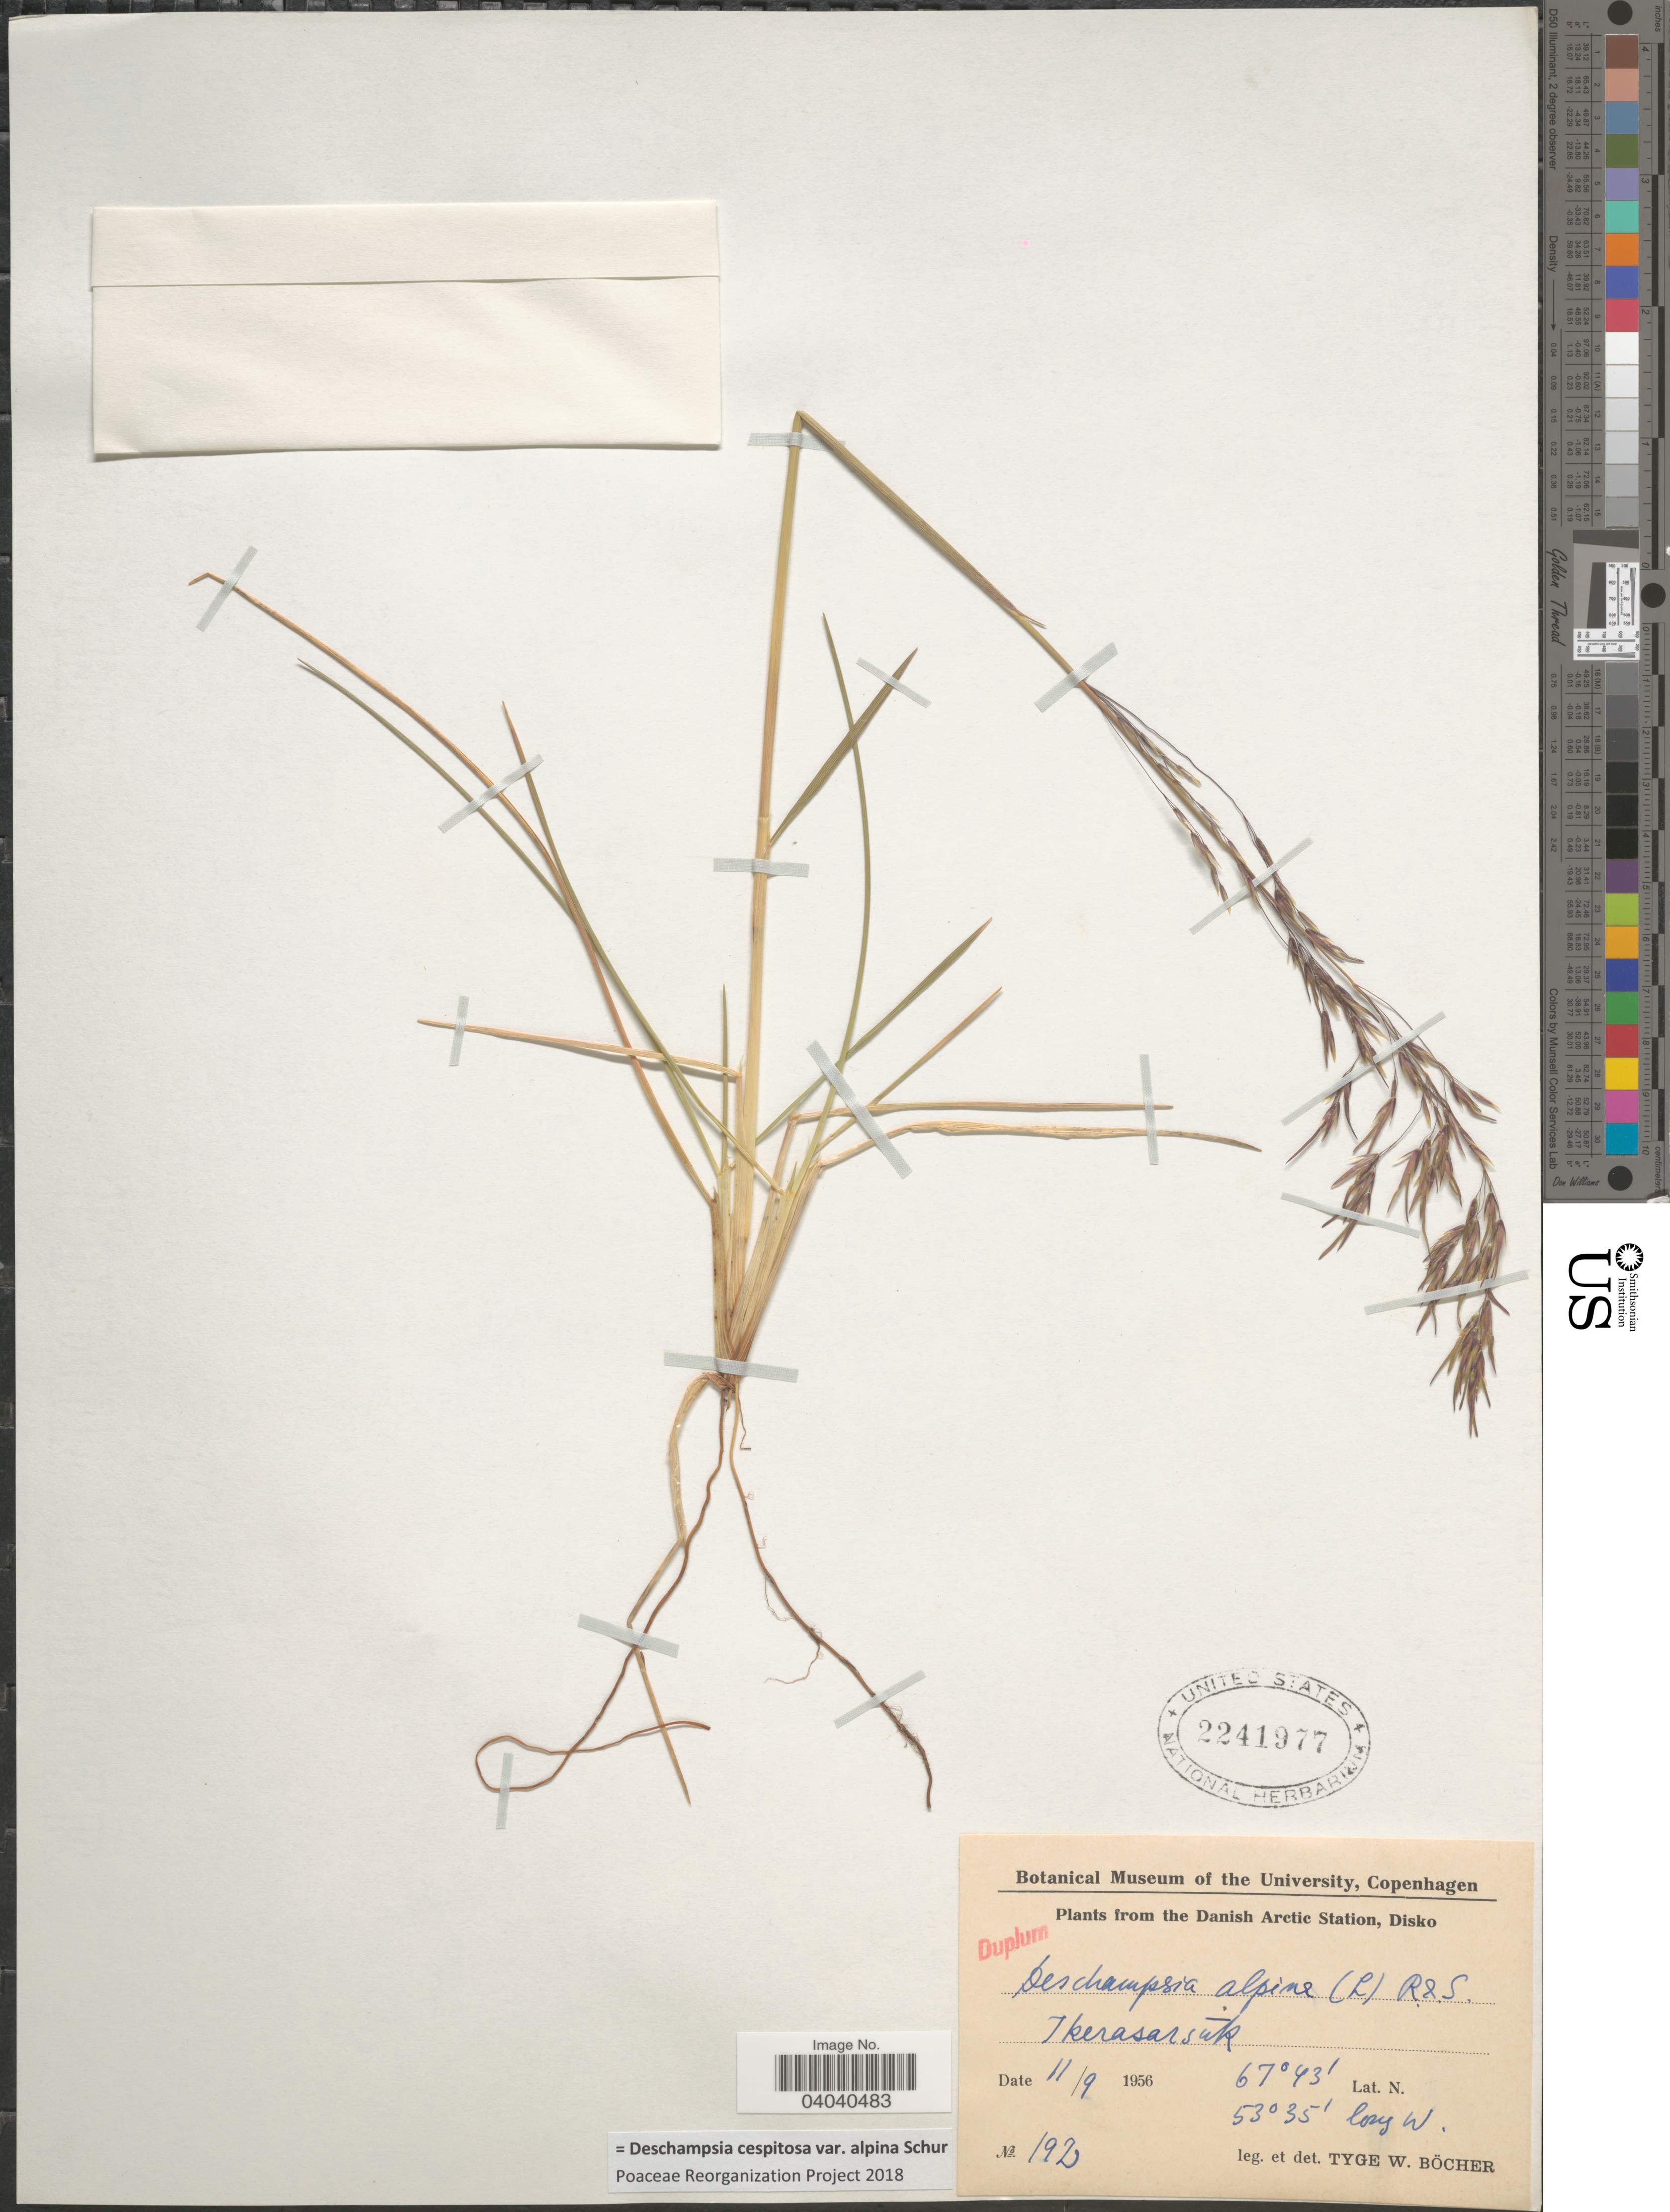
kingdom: Plantae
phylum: Tracheophyta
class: Liliopsida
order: Poales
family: Poaceae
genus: Deschampsia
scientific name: Deschampsia cespitosa var. alpina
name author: Vasey ex W.J. Beal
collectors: T. Bocher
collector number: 192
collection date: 1956-09-11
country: Greenland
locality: Danish Arctic Station, Disko. Ikerasarsuk.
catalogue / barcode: US 2241977